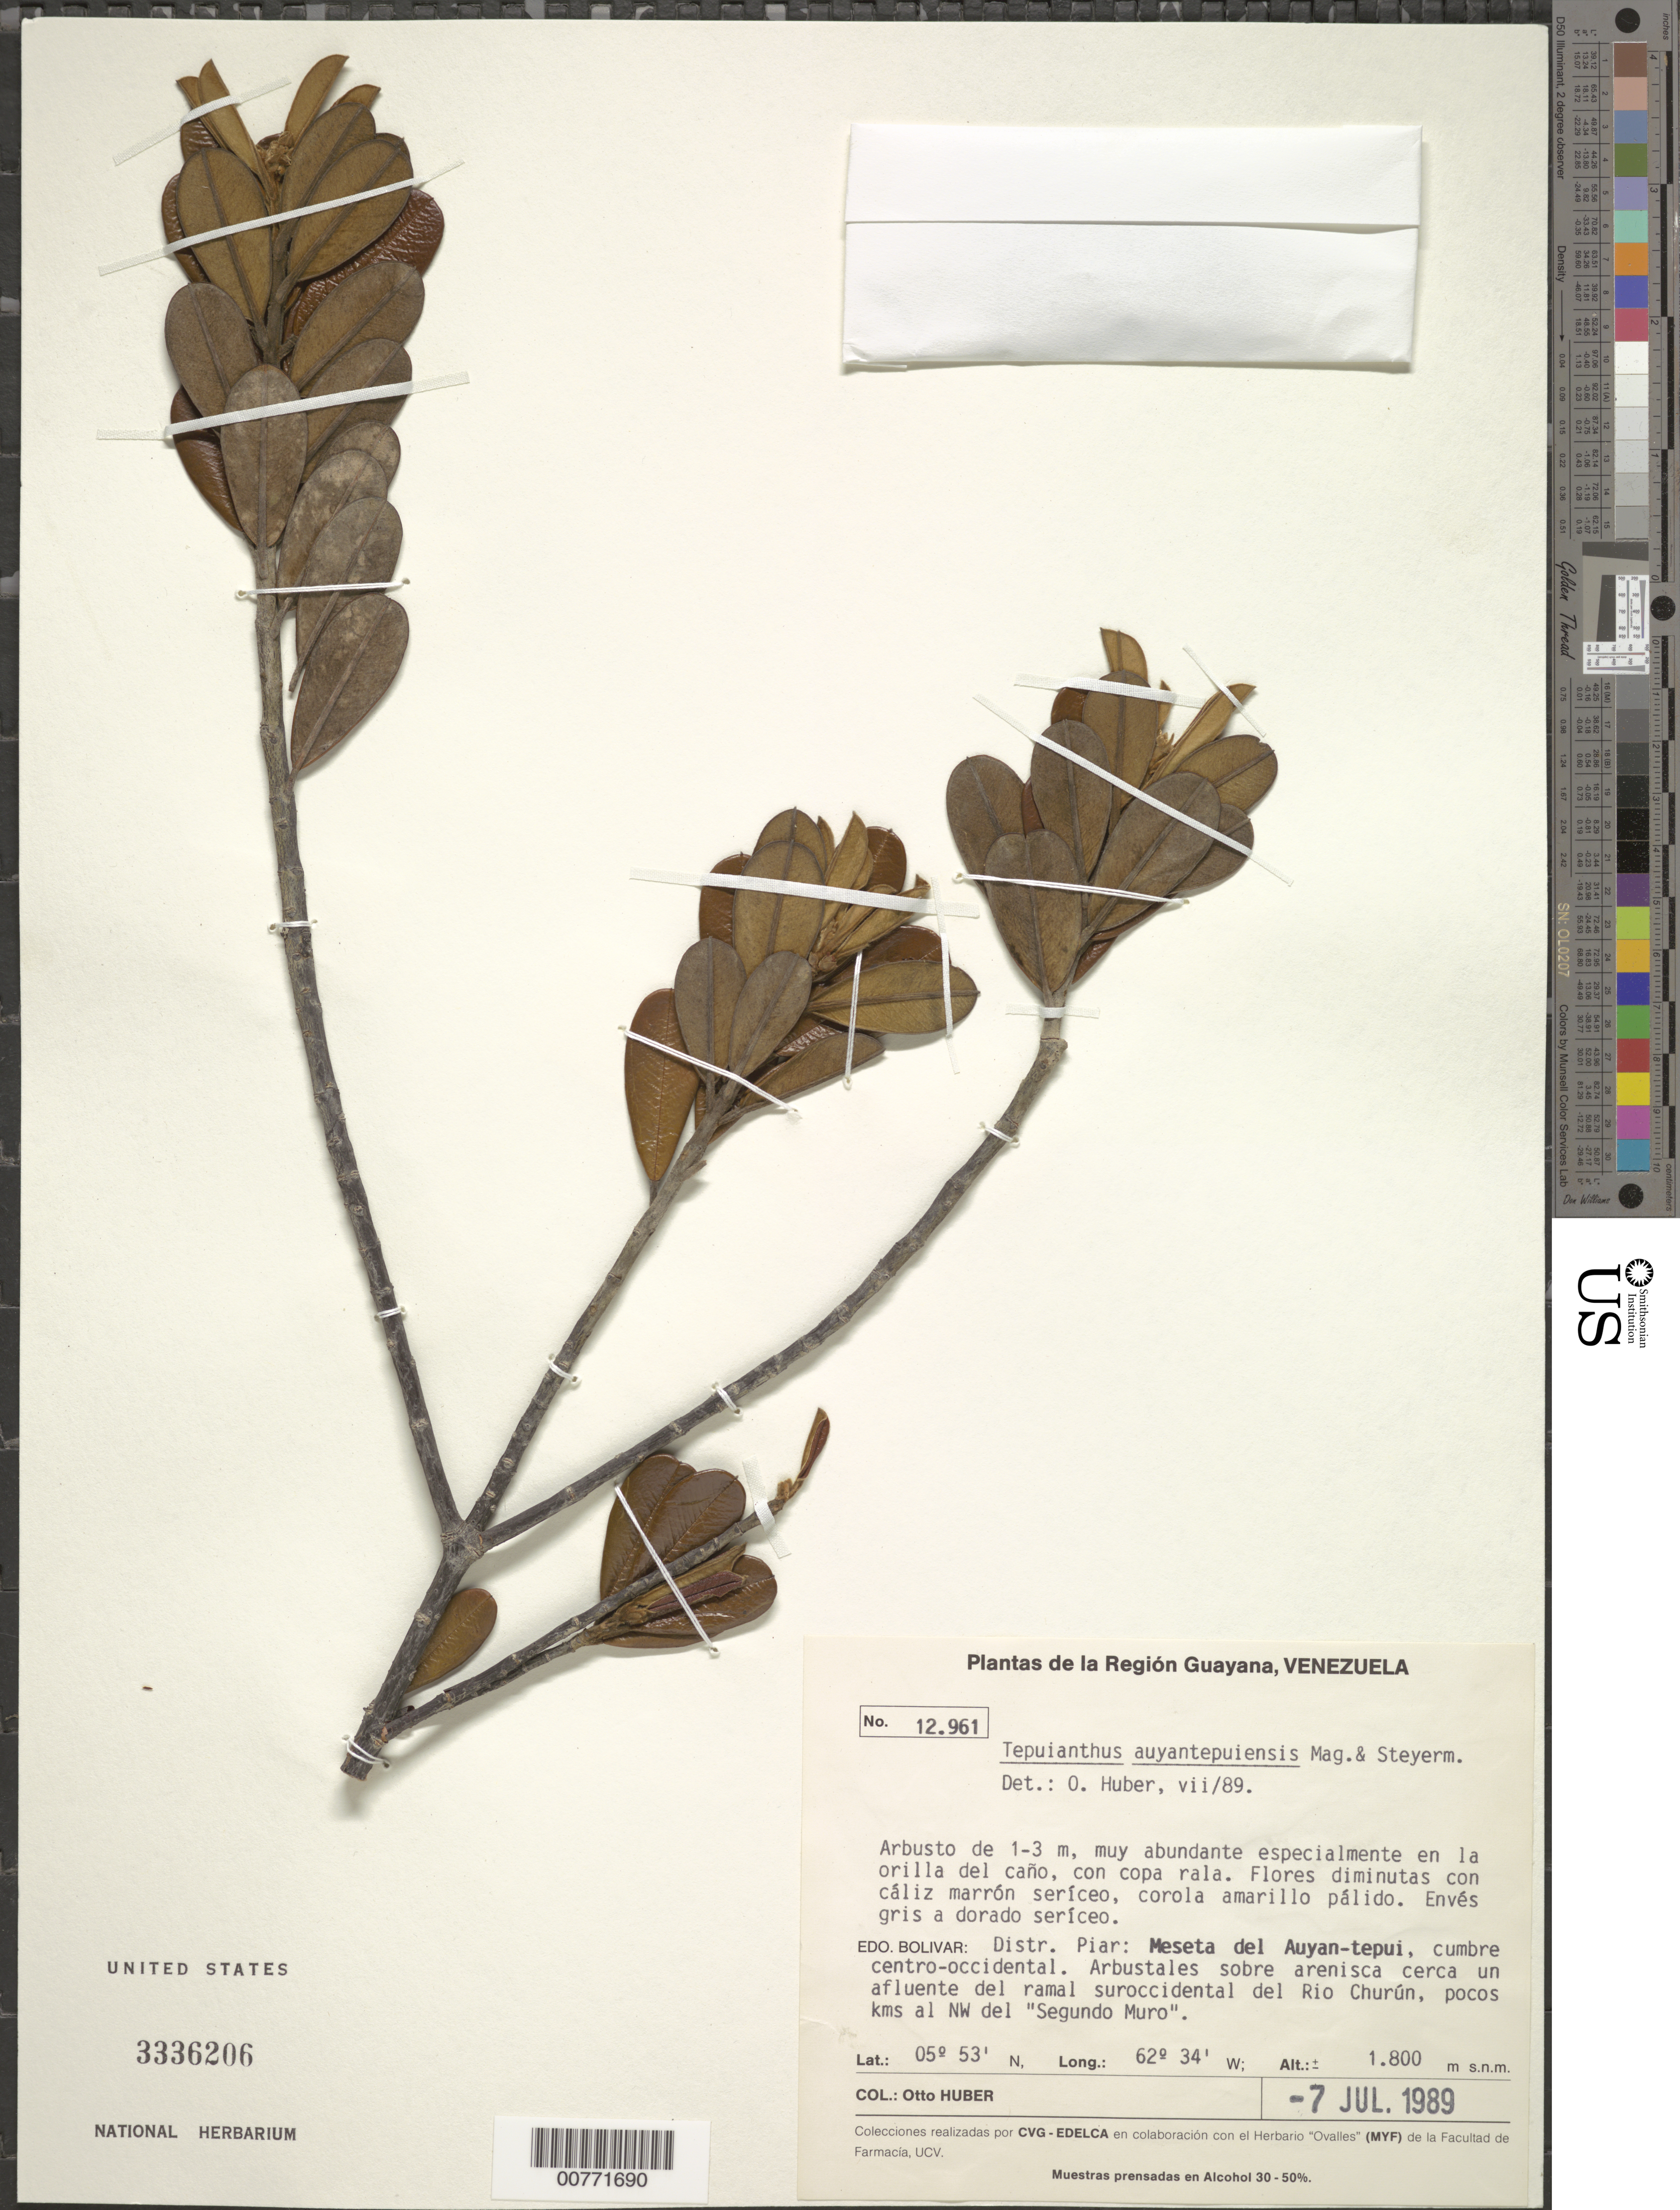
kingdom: Plantae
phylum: Tracheophyta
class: Magnoliopsida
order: Malvales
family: Thymelaeaceae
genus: Tepuianthus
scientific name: Tepuianthus auyantepuiensis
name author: Maguire & Steyerm.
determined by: Huber, Otto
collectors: O. Huber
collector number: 12961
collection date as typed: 7-Jul-89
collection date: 1989-07-07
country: Venezuela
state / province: Bolívar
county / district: Piar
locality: Meseta del Auyan-tepuí, E-central summit, SE of Río Churún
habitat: Arbustales sobre arenisca cerca rio; en la orilla del cano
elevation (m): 1800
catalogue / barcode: US 3336206